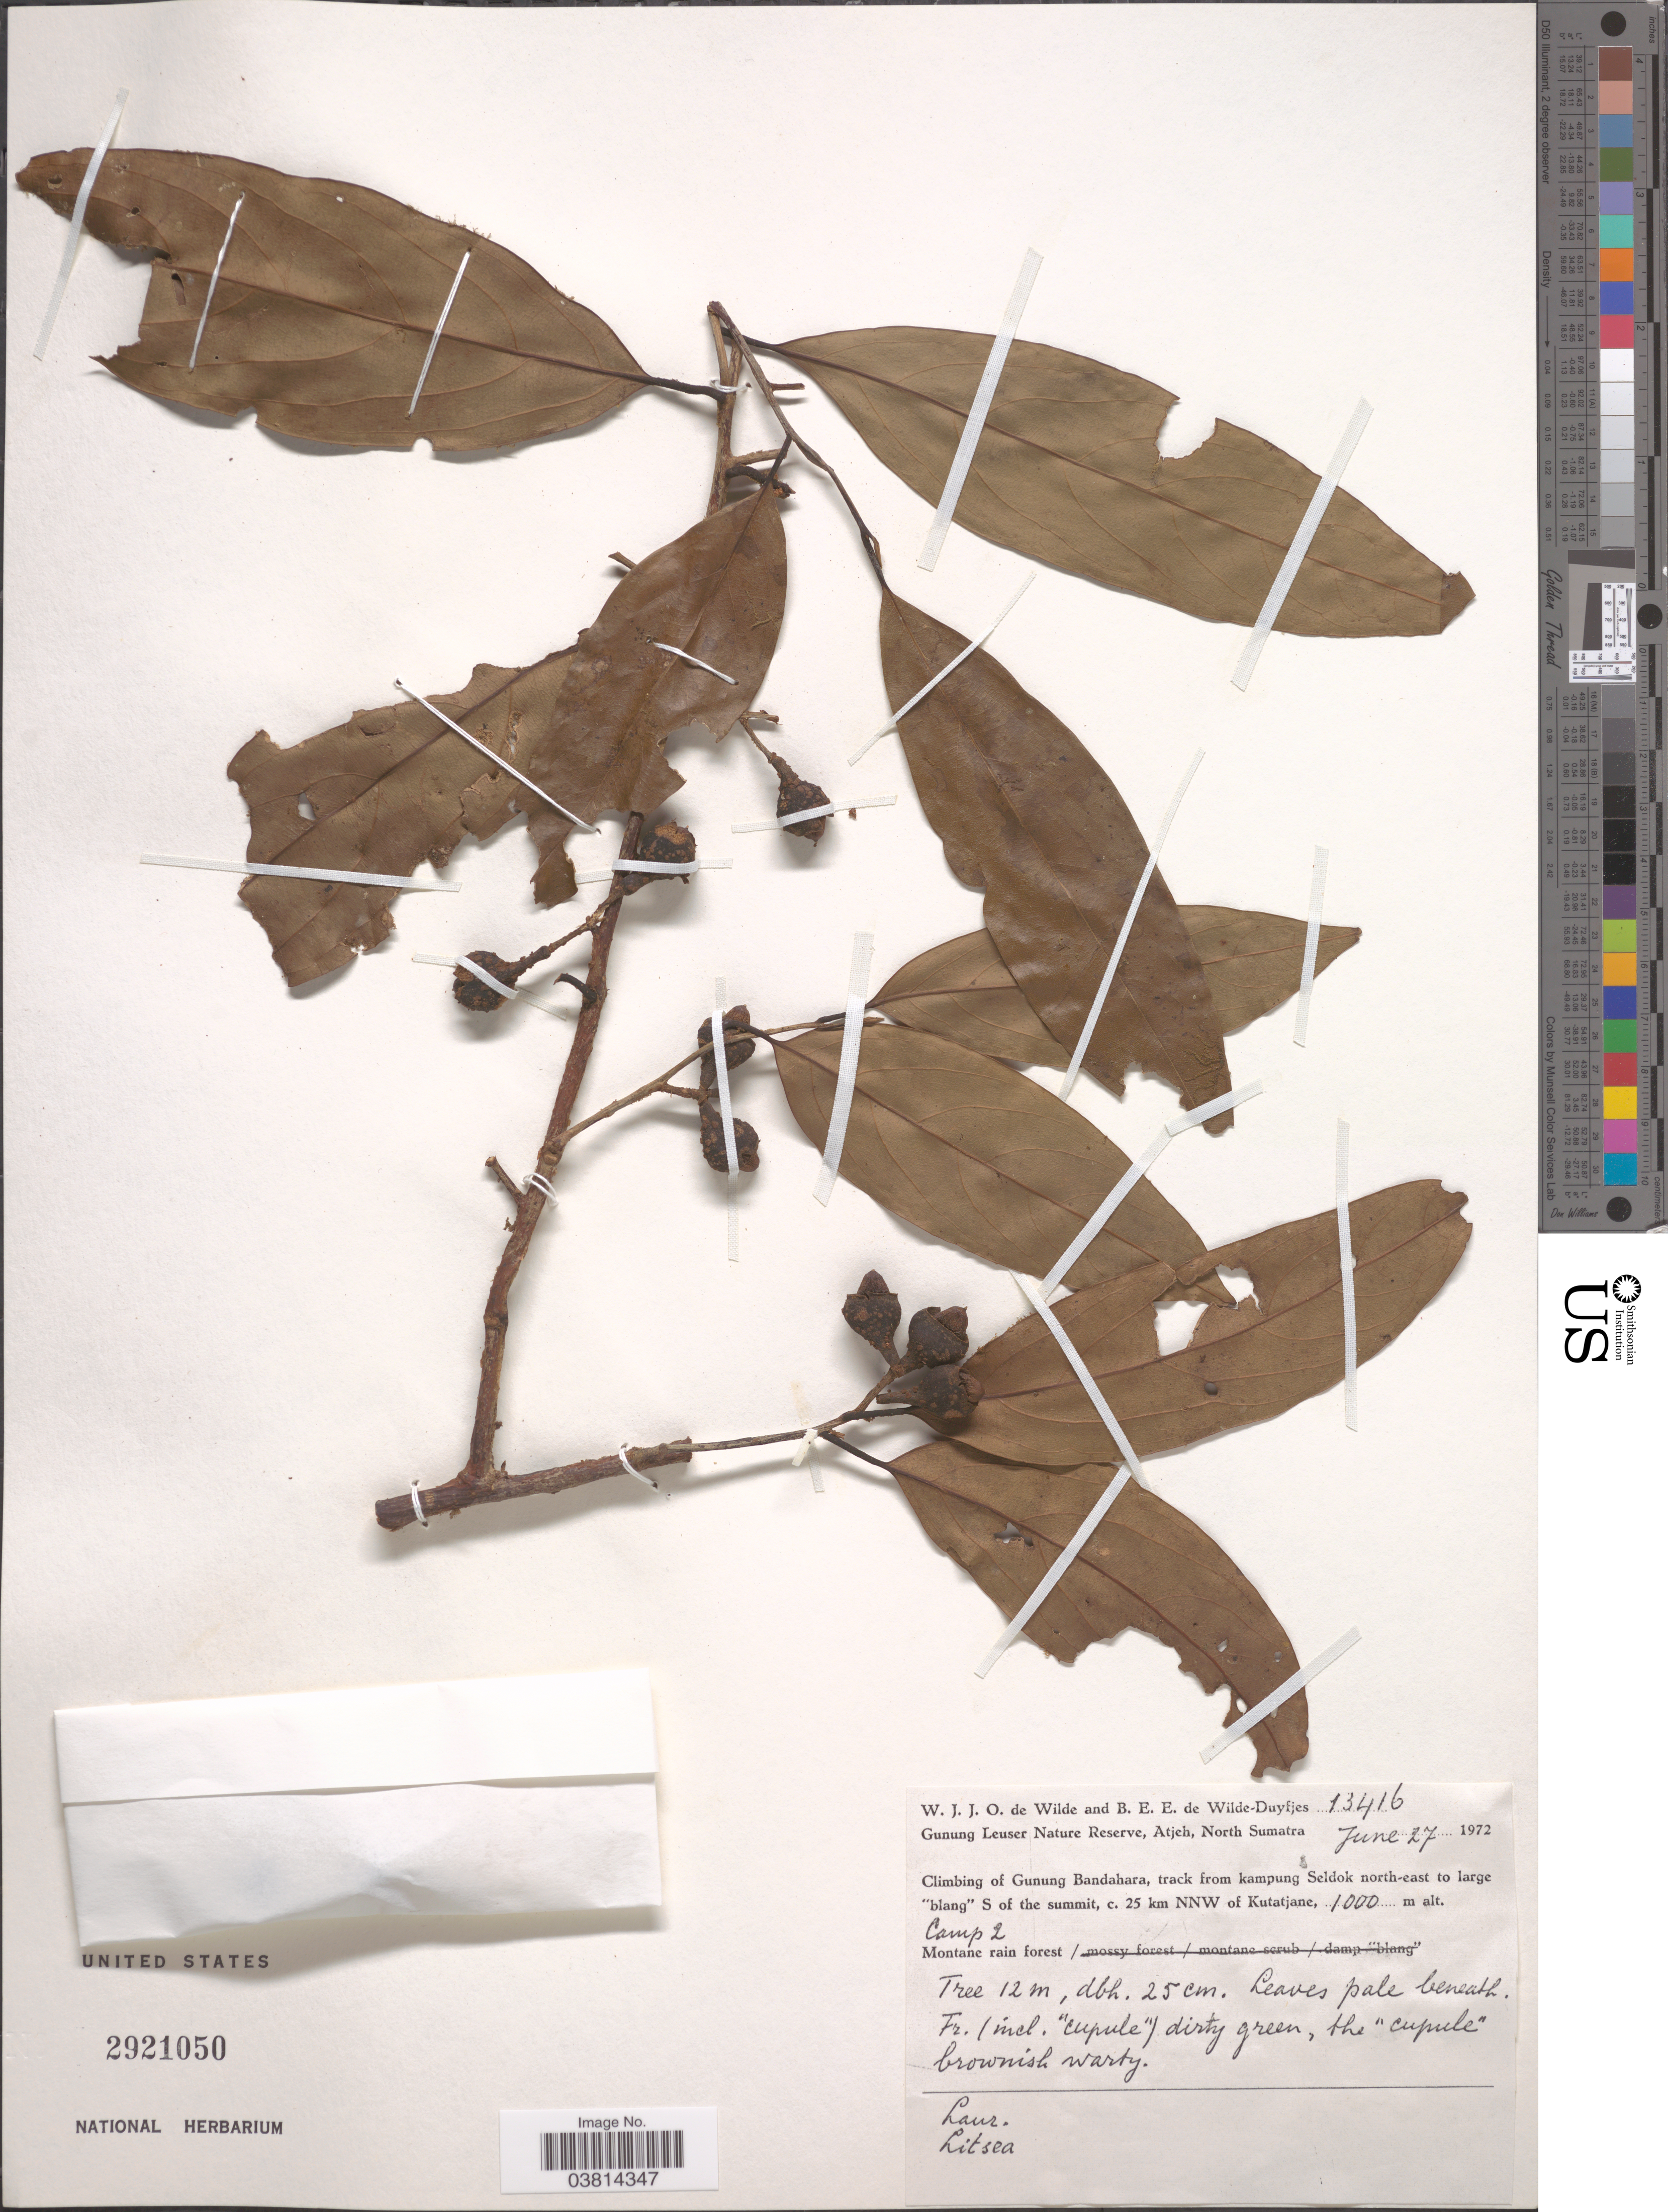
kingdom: Plantae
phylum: Tracheophyta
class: Magnoliopsida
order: Laurales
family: Lauraceae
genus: Litsea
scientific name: Litsea sp.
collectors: W. J. de Wilde & B. E. de Wilde-Duyfjes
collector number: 13416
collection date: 1972-06-27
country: Indonesia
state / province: Sumatra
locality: Gunung Leuser Nature Reserve, Atjeh, North Sumatra. Climbing of Gunung Bandahara, track from kampung Seldok north-east to large "blang" S of the summit, c. 25 km NNW of Kutatjane. Camp 2.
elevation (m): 1000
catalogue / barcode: US 2921050